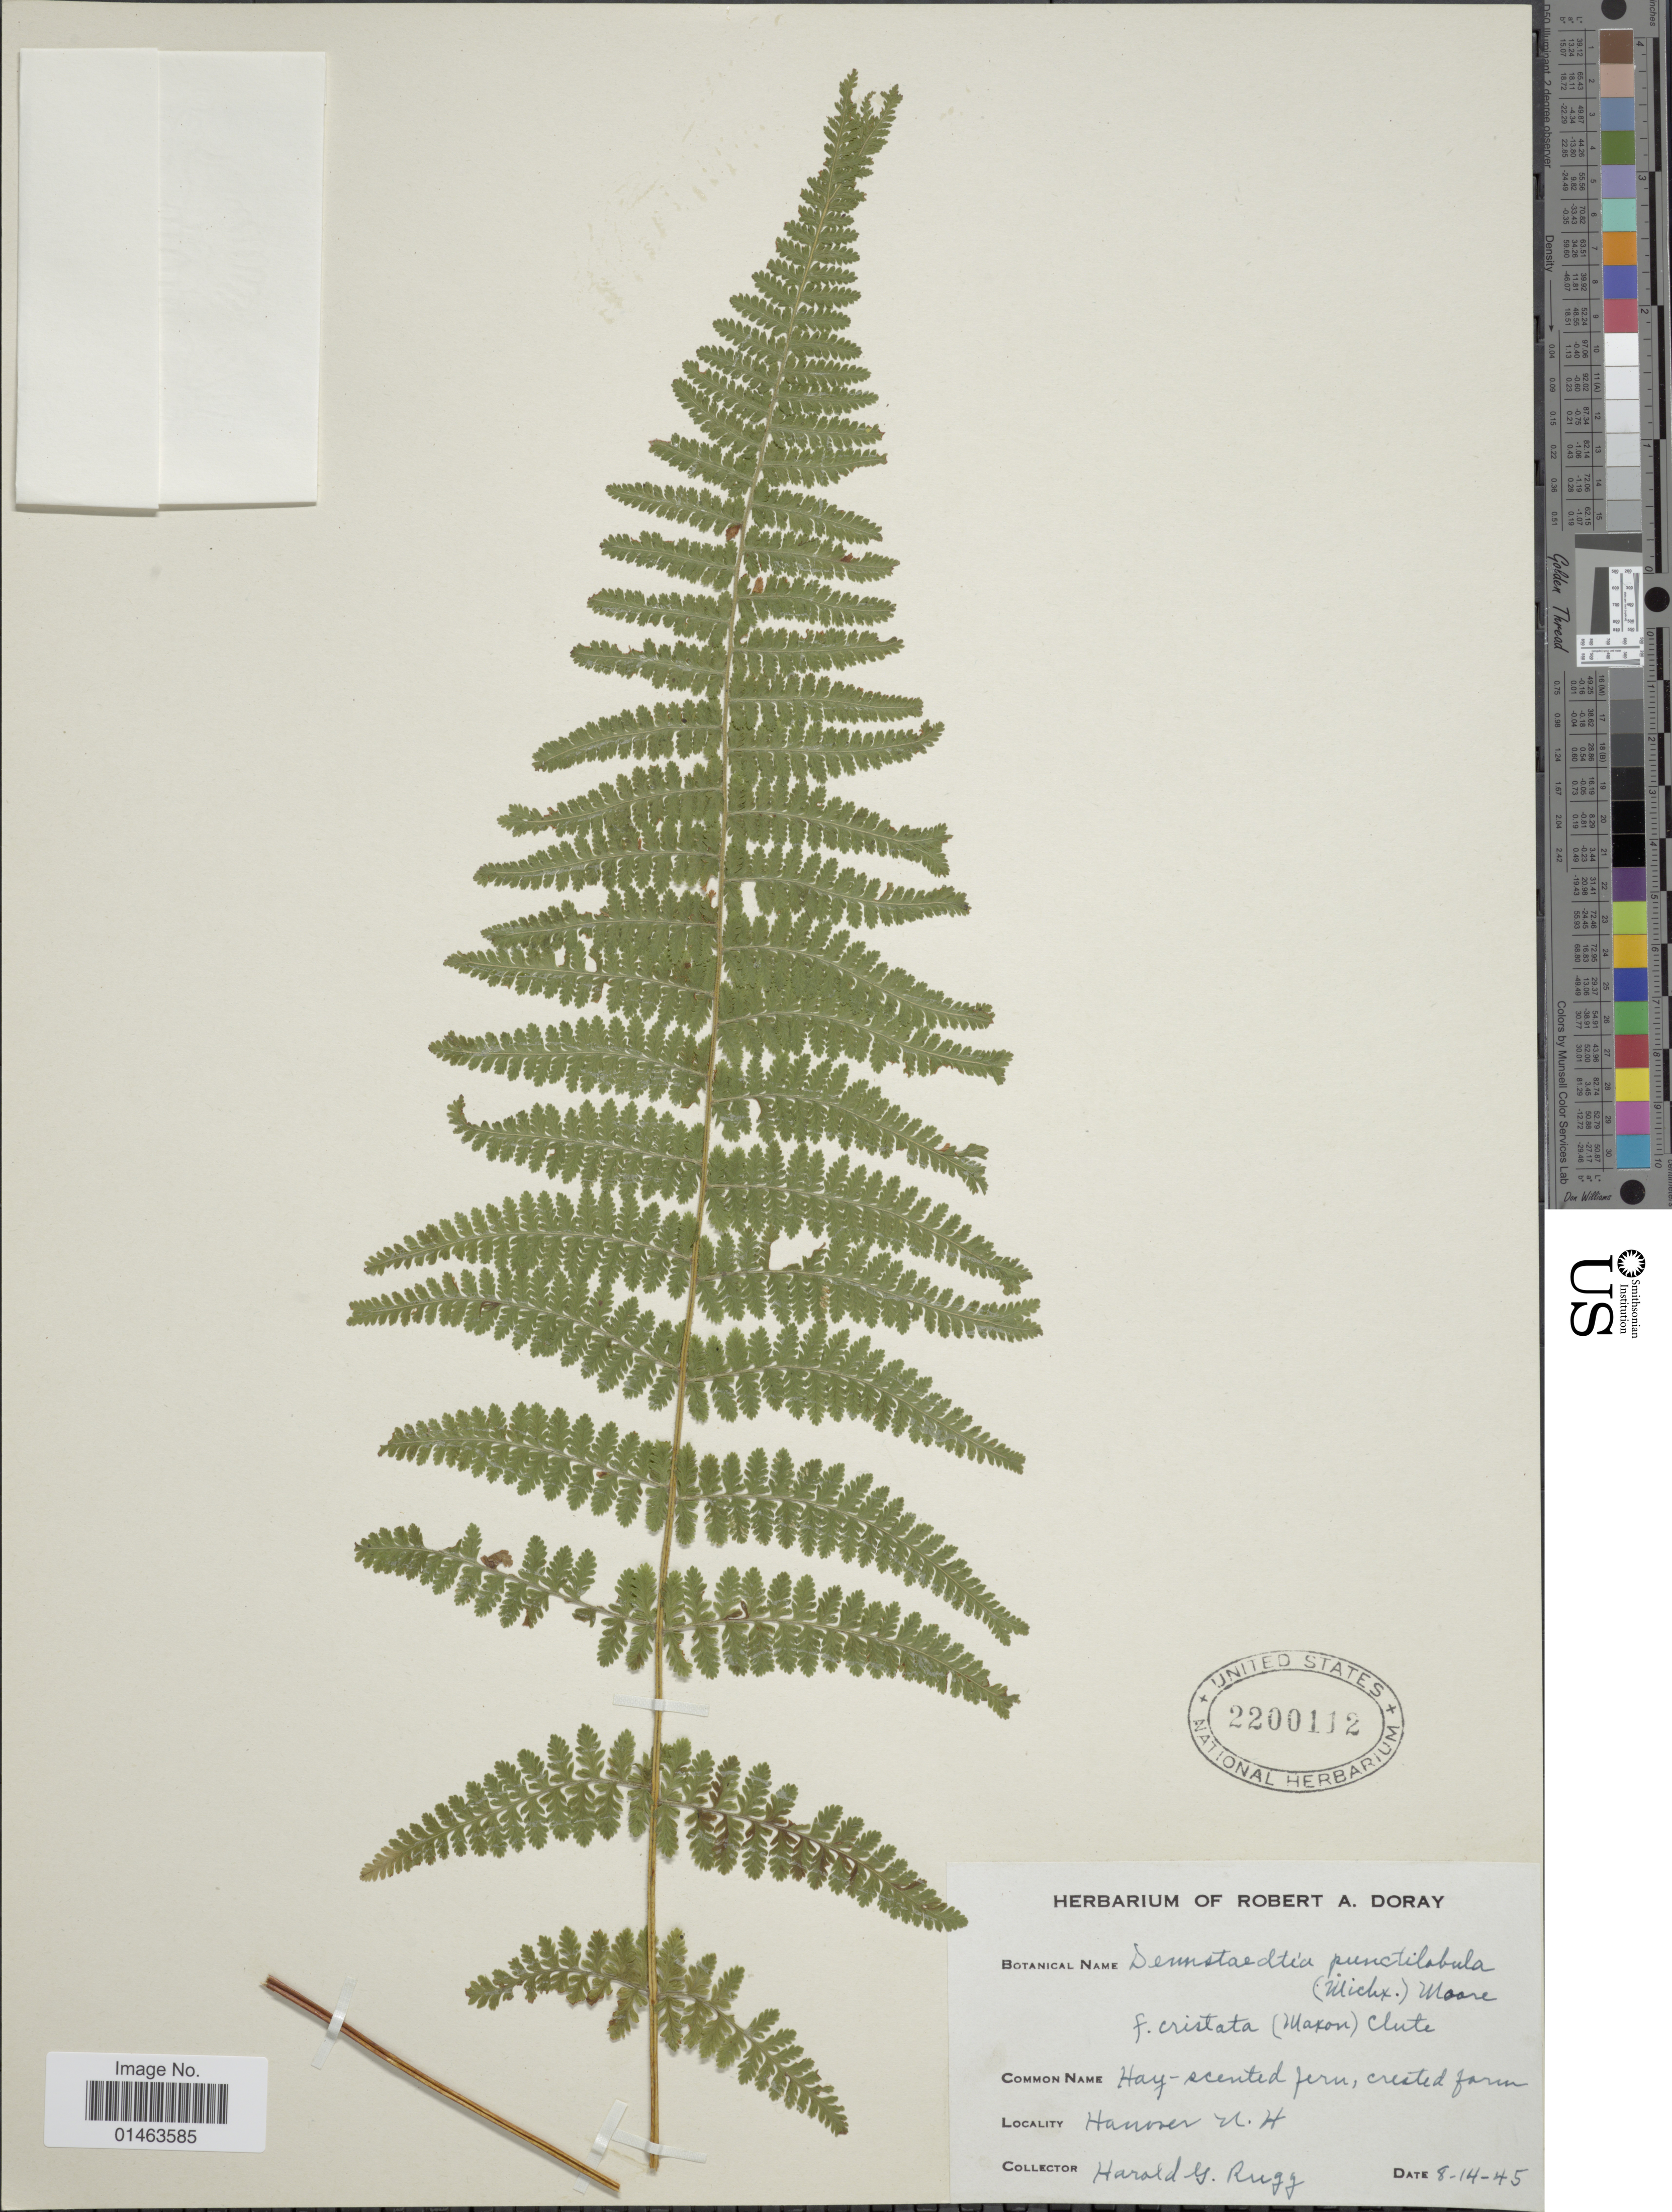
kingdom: Plantae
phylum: Tracheophyta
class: Polypodiopsida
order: Polypodiales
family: Dennstaedtiaceae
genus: Dennstaedtia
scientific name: Dennstaedtia punctilobula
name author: (Michx.) T. Moore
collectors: H. Rugg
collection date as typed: Transcribed d/m/y: 14/8/45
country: United States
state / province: New Hampshire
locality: Hanover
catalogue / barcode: US 2200112